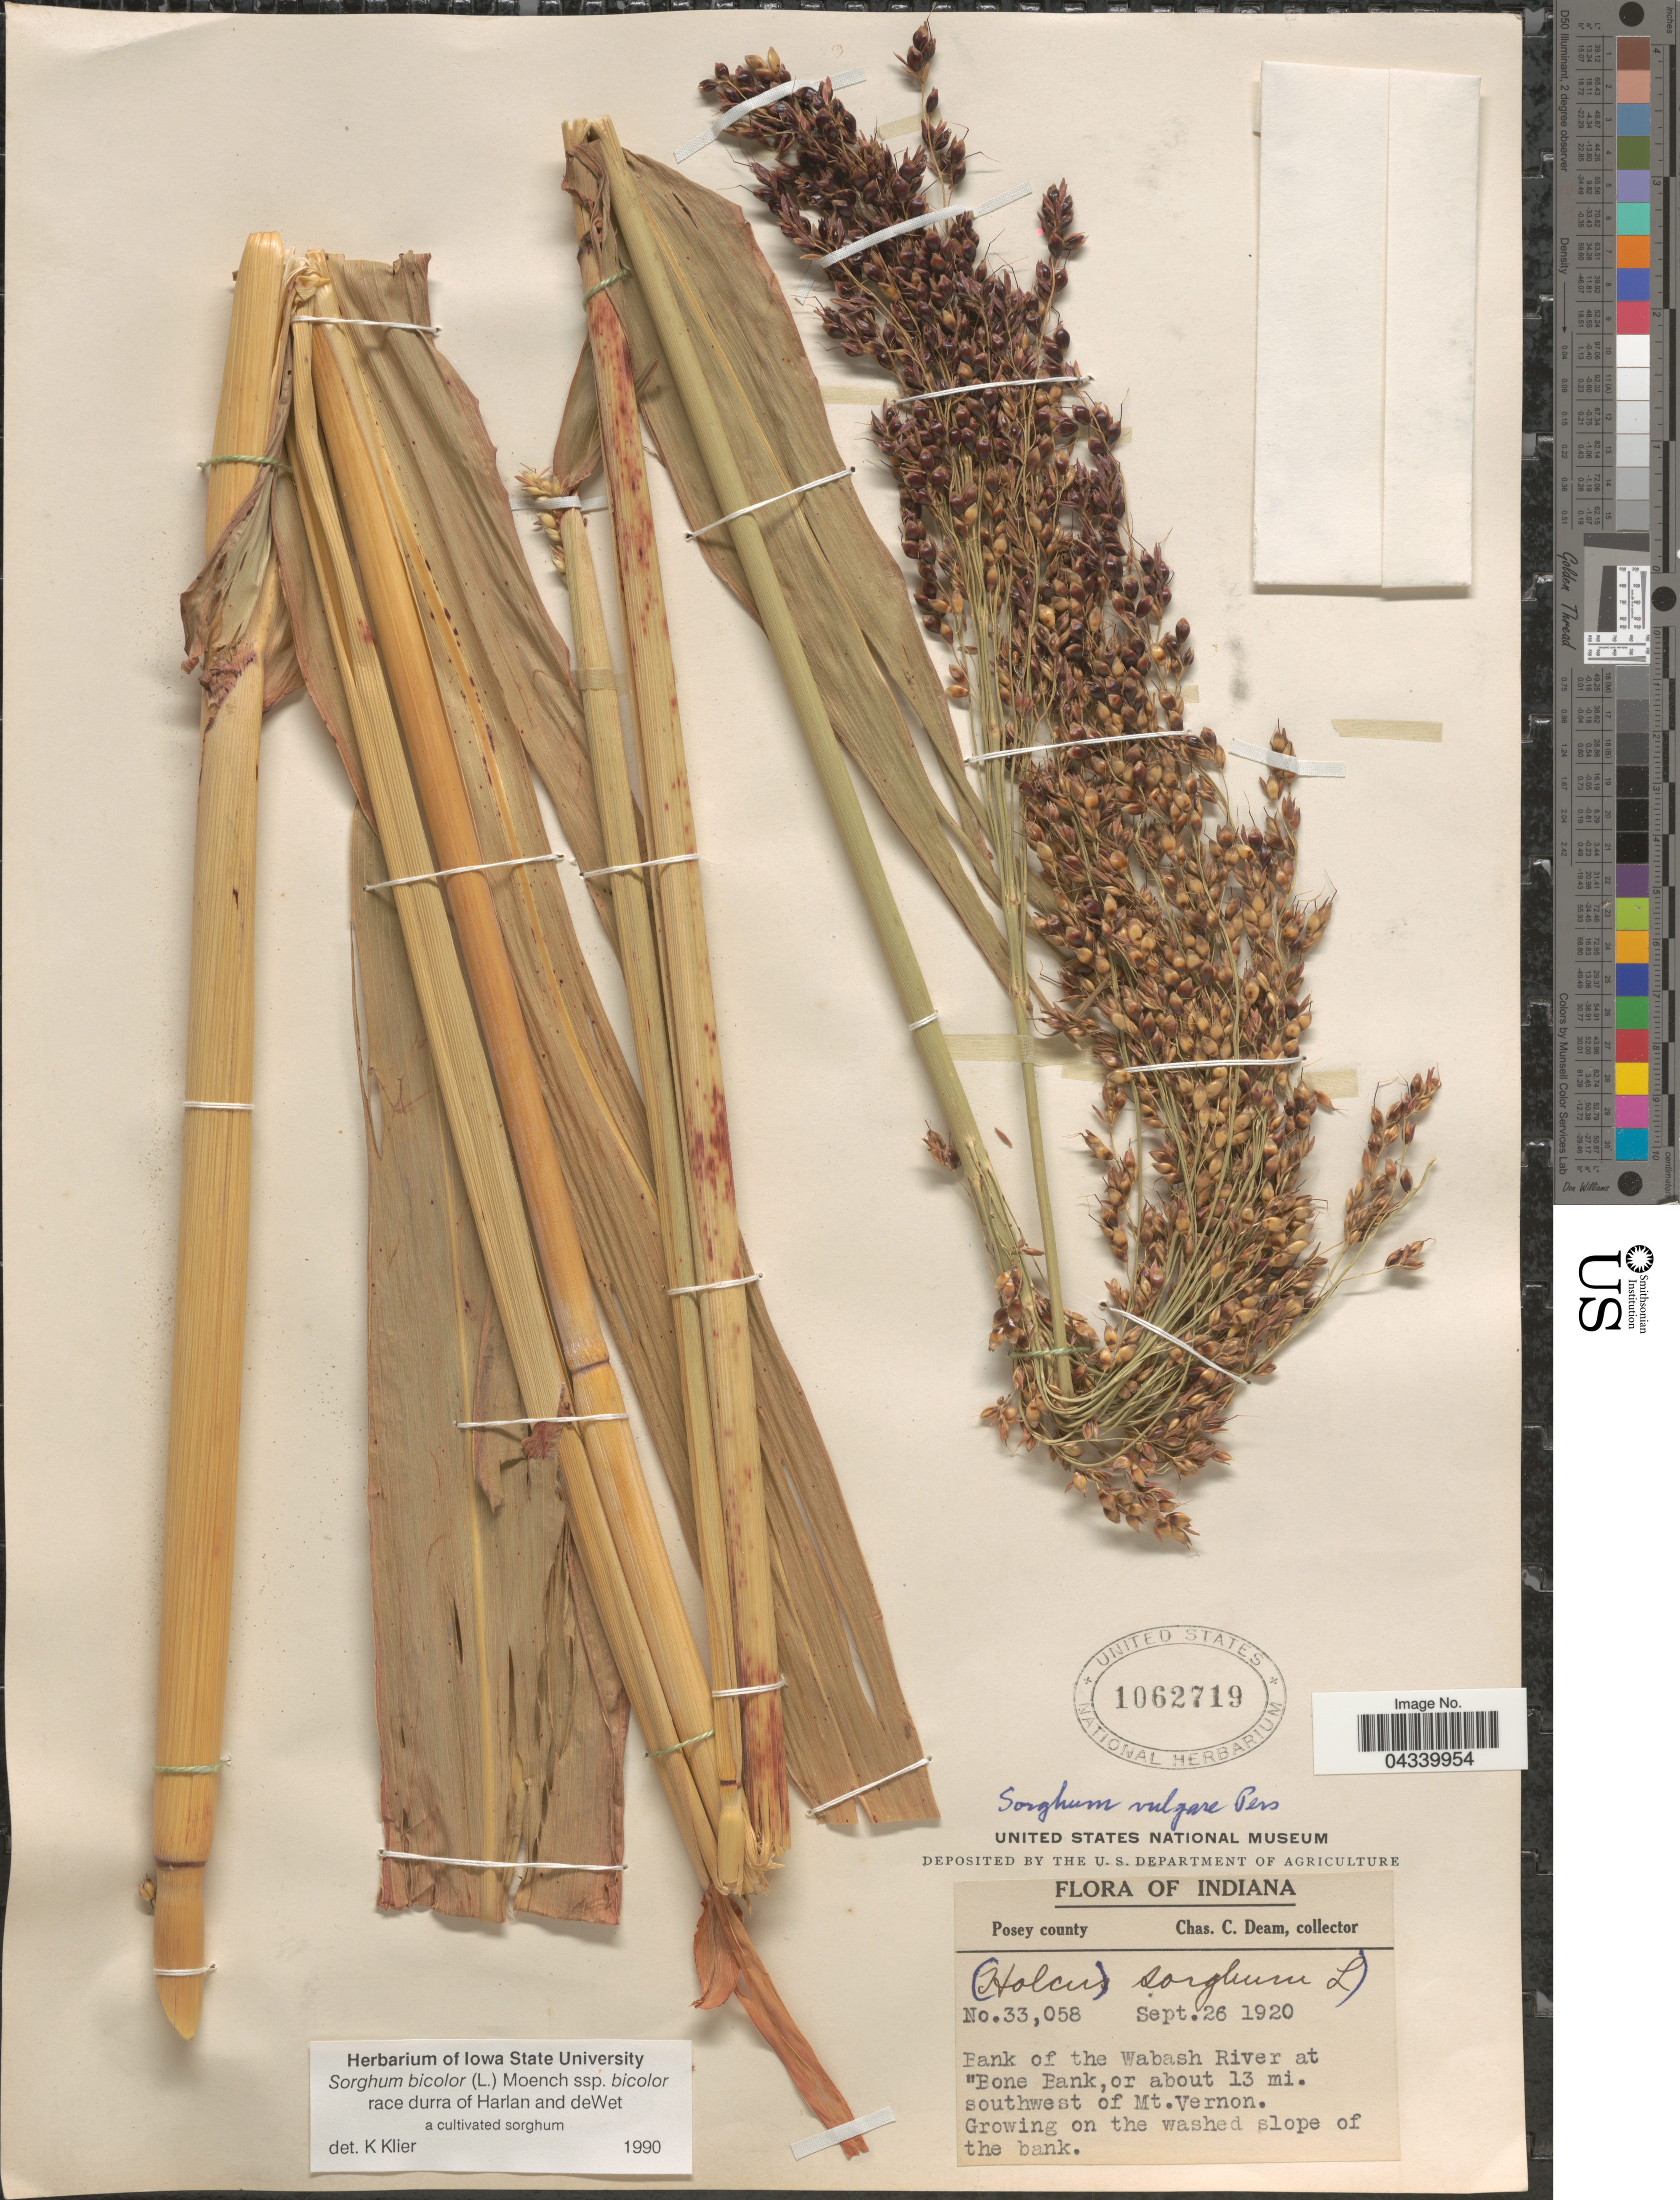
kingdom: Plantae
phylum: Tracheophyta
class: Liliopsida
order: Poales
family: Poaceae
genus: Sorghum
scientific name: Sorghum bicolor subsp. bicolor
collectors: C. C. Deam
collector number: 33058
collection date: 1920-09-26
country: United States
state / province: Indiana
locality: Posey county. Bank of the Wabash River at Bone Bank, or about 13 mi. southwest of Mt. Vernon. On the washed slope of the bank.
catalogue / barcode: US 1062719